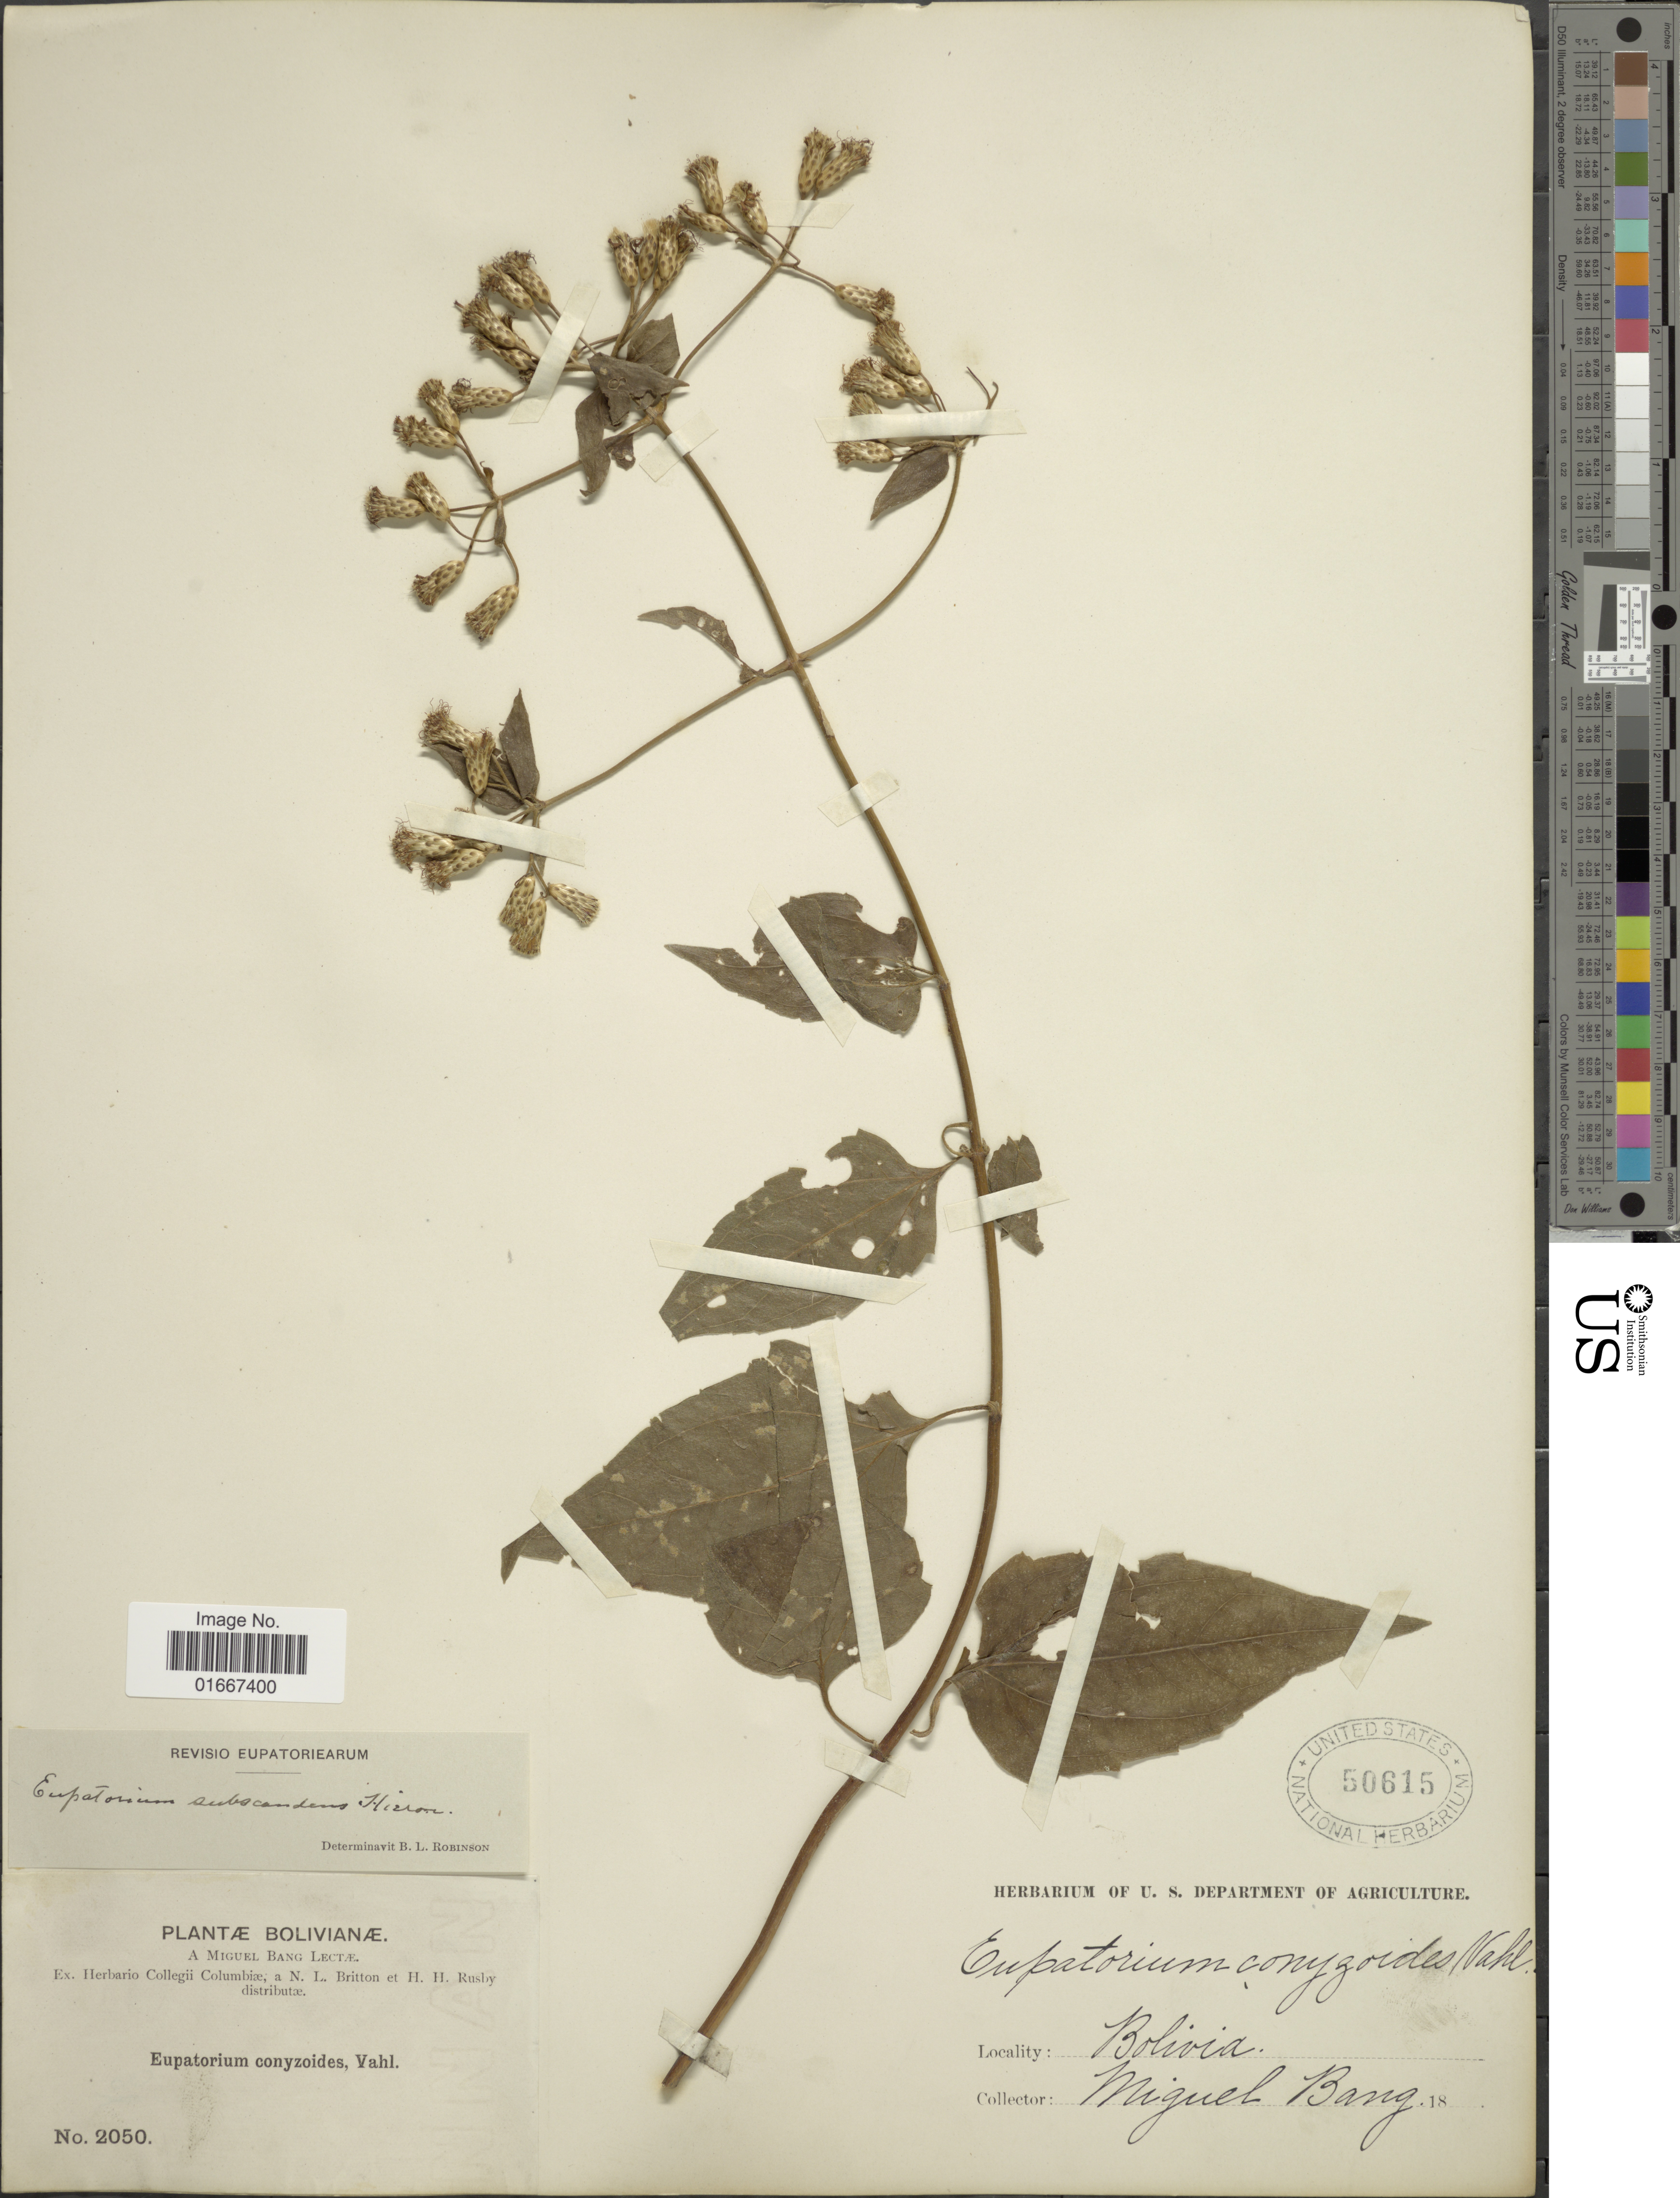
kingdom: Plantae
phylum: Tracheophyta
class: Magnoliopsida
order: Asterales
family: Asteraceae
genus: Chromolaena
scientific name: Chromolaena odorata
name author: (L.) R.M. King & H. Rob.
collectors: M. Bang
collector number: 2050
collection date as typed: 18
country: Bolivia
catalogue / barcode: US 50615